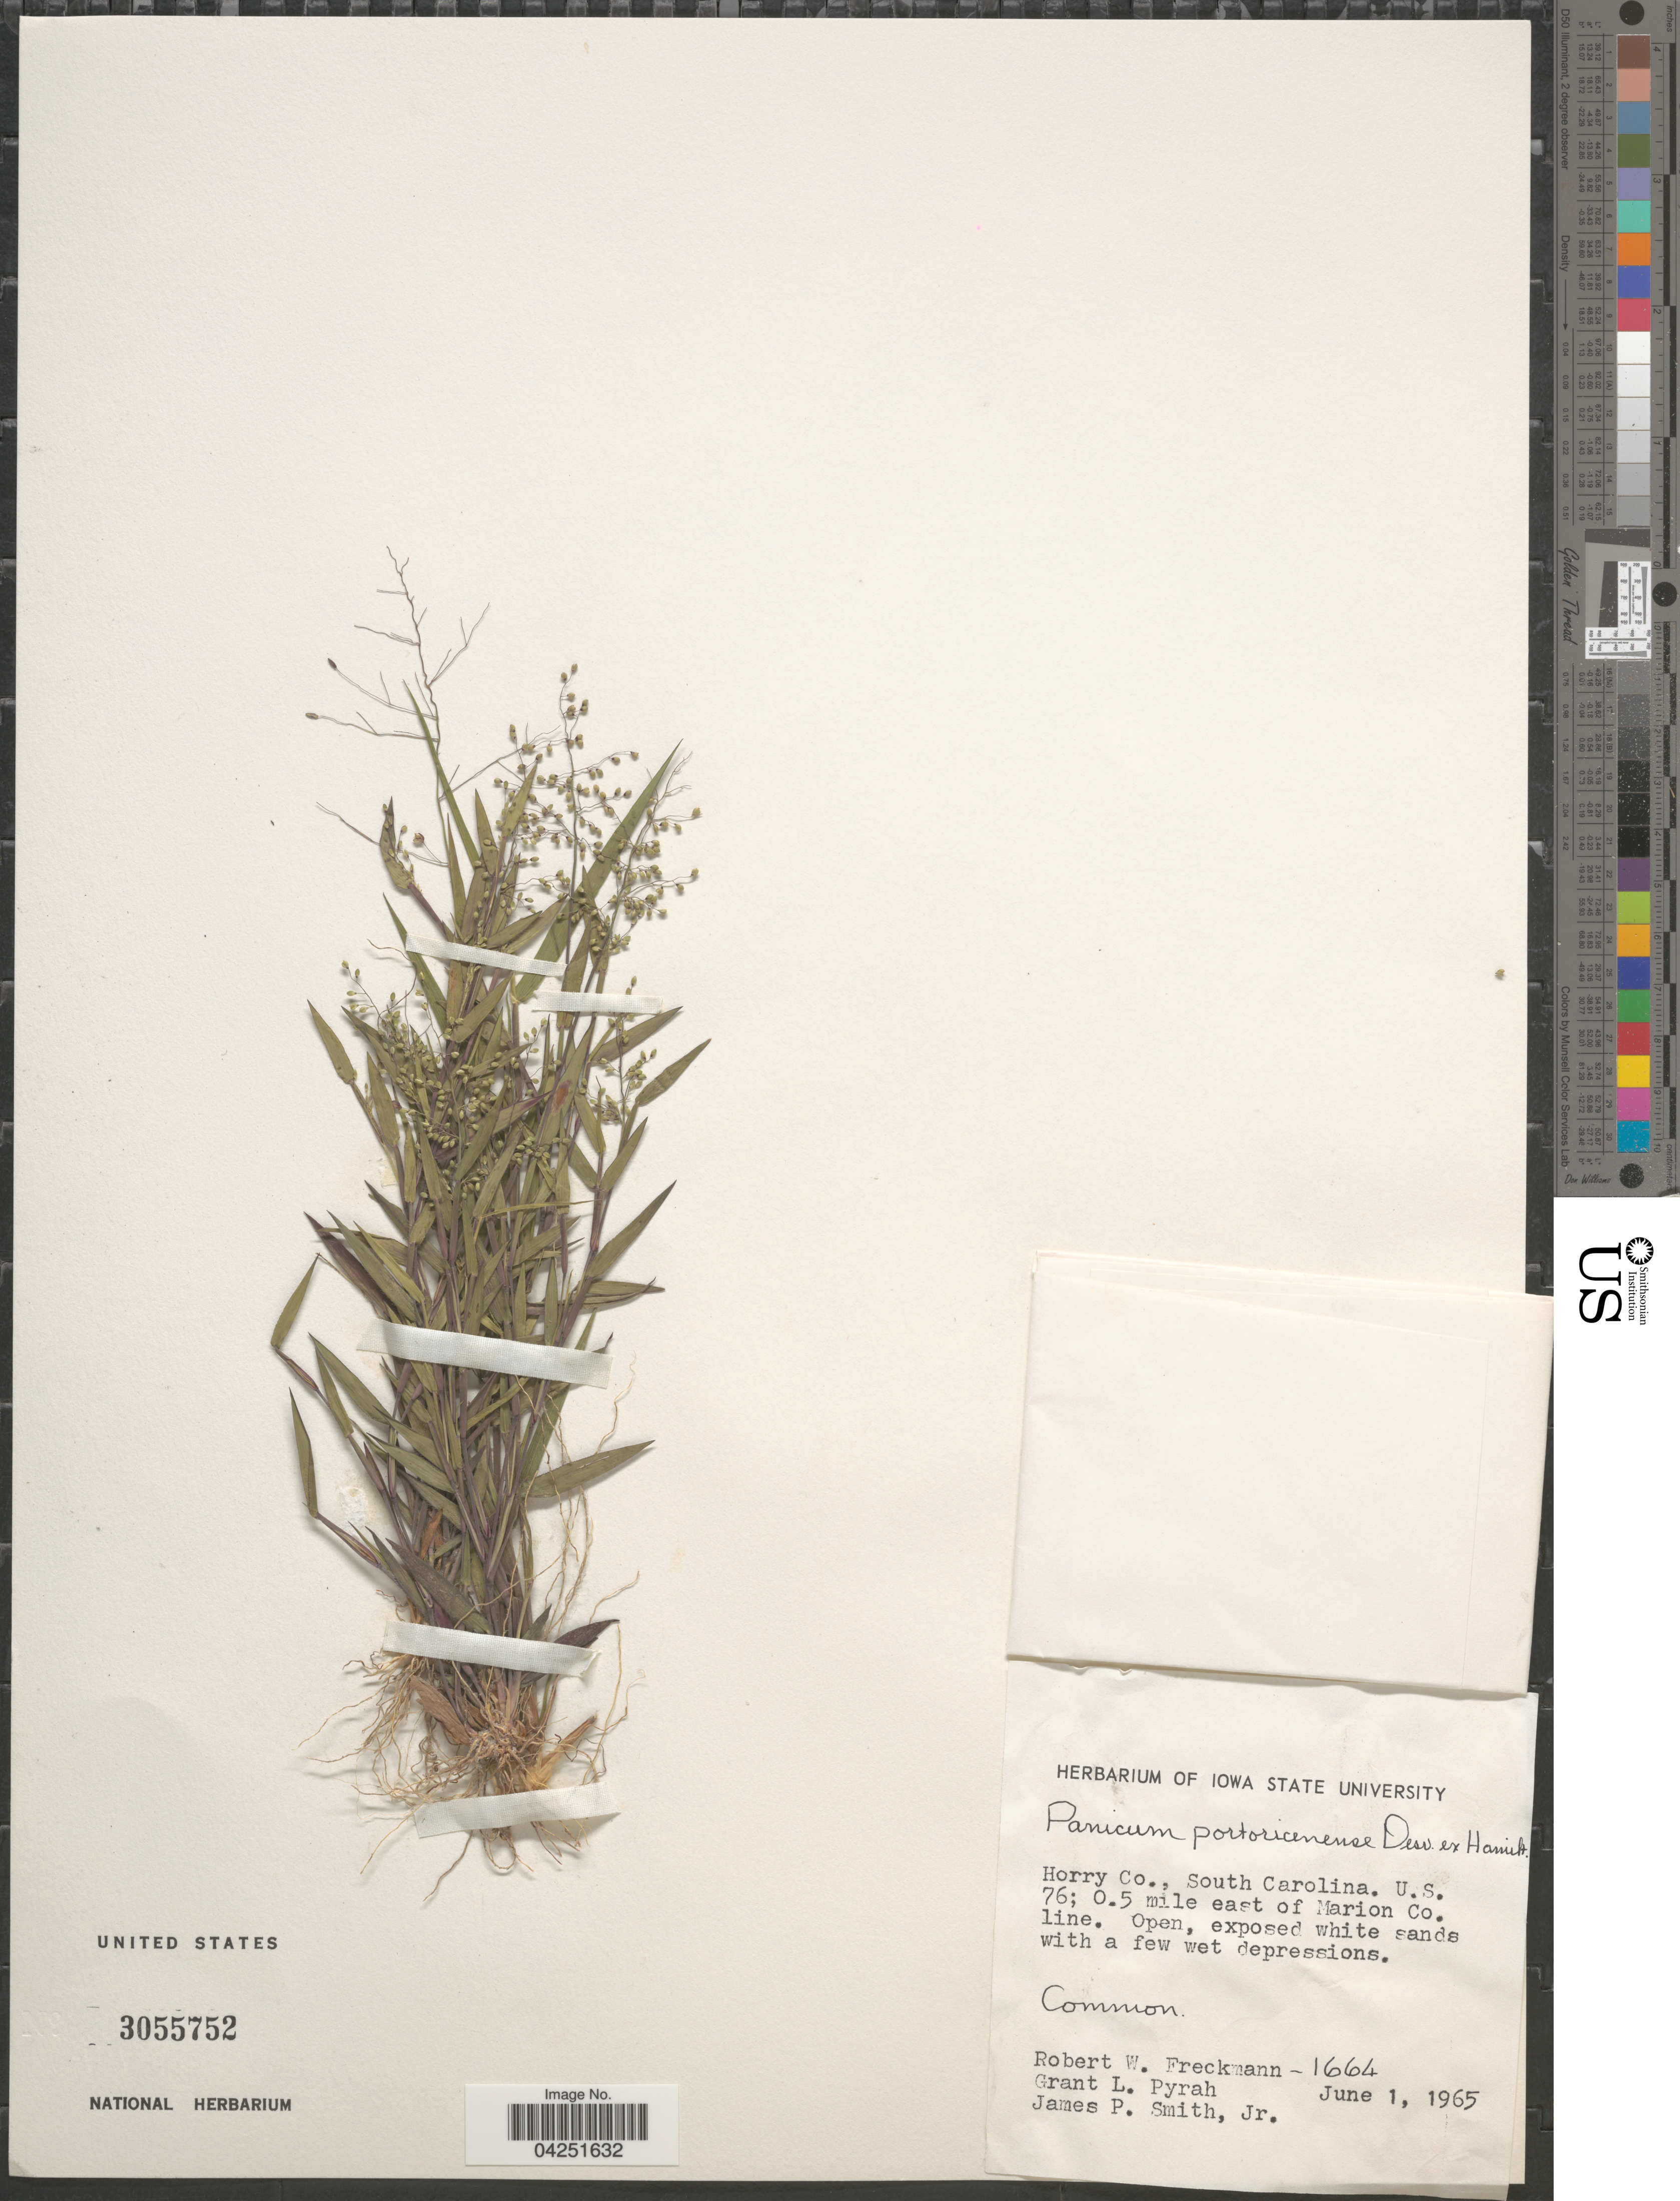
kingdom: Plantae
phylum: Tracheophyta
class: Liliopsida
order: Poales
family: Poaceae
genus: Dichanthelium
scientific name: Dichanthelium acuminatum var. acuminatum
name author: (Sw.) Gould & C.A. Clark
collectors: R. Freckmann, G. Pyrah & J. P. Smith Jr.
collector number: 1664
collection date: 1965-09-01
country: United States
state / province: South Carolina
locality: Horry Co. U. S. 76; 0.5 mile east of Marion Co. line.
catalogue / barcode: US 3055752